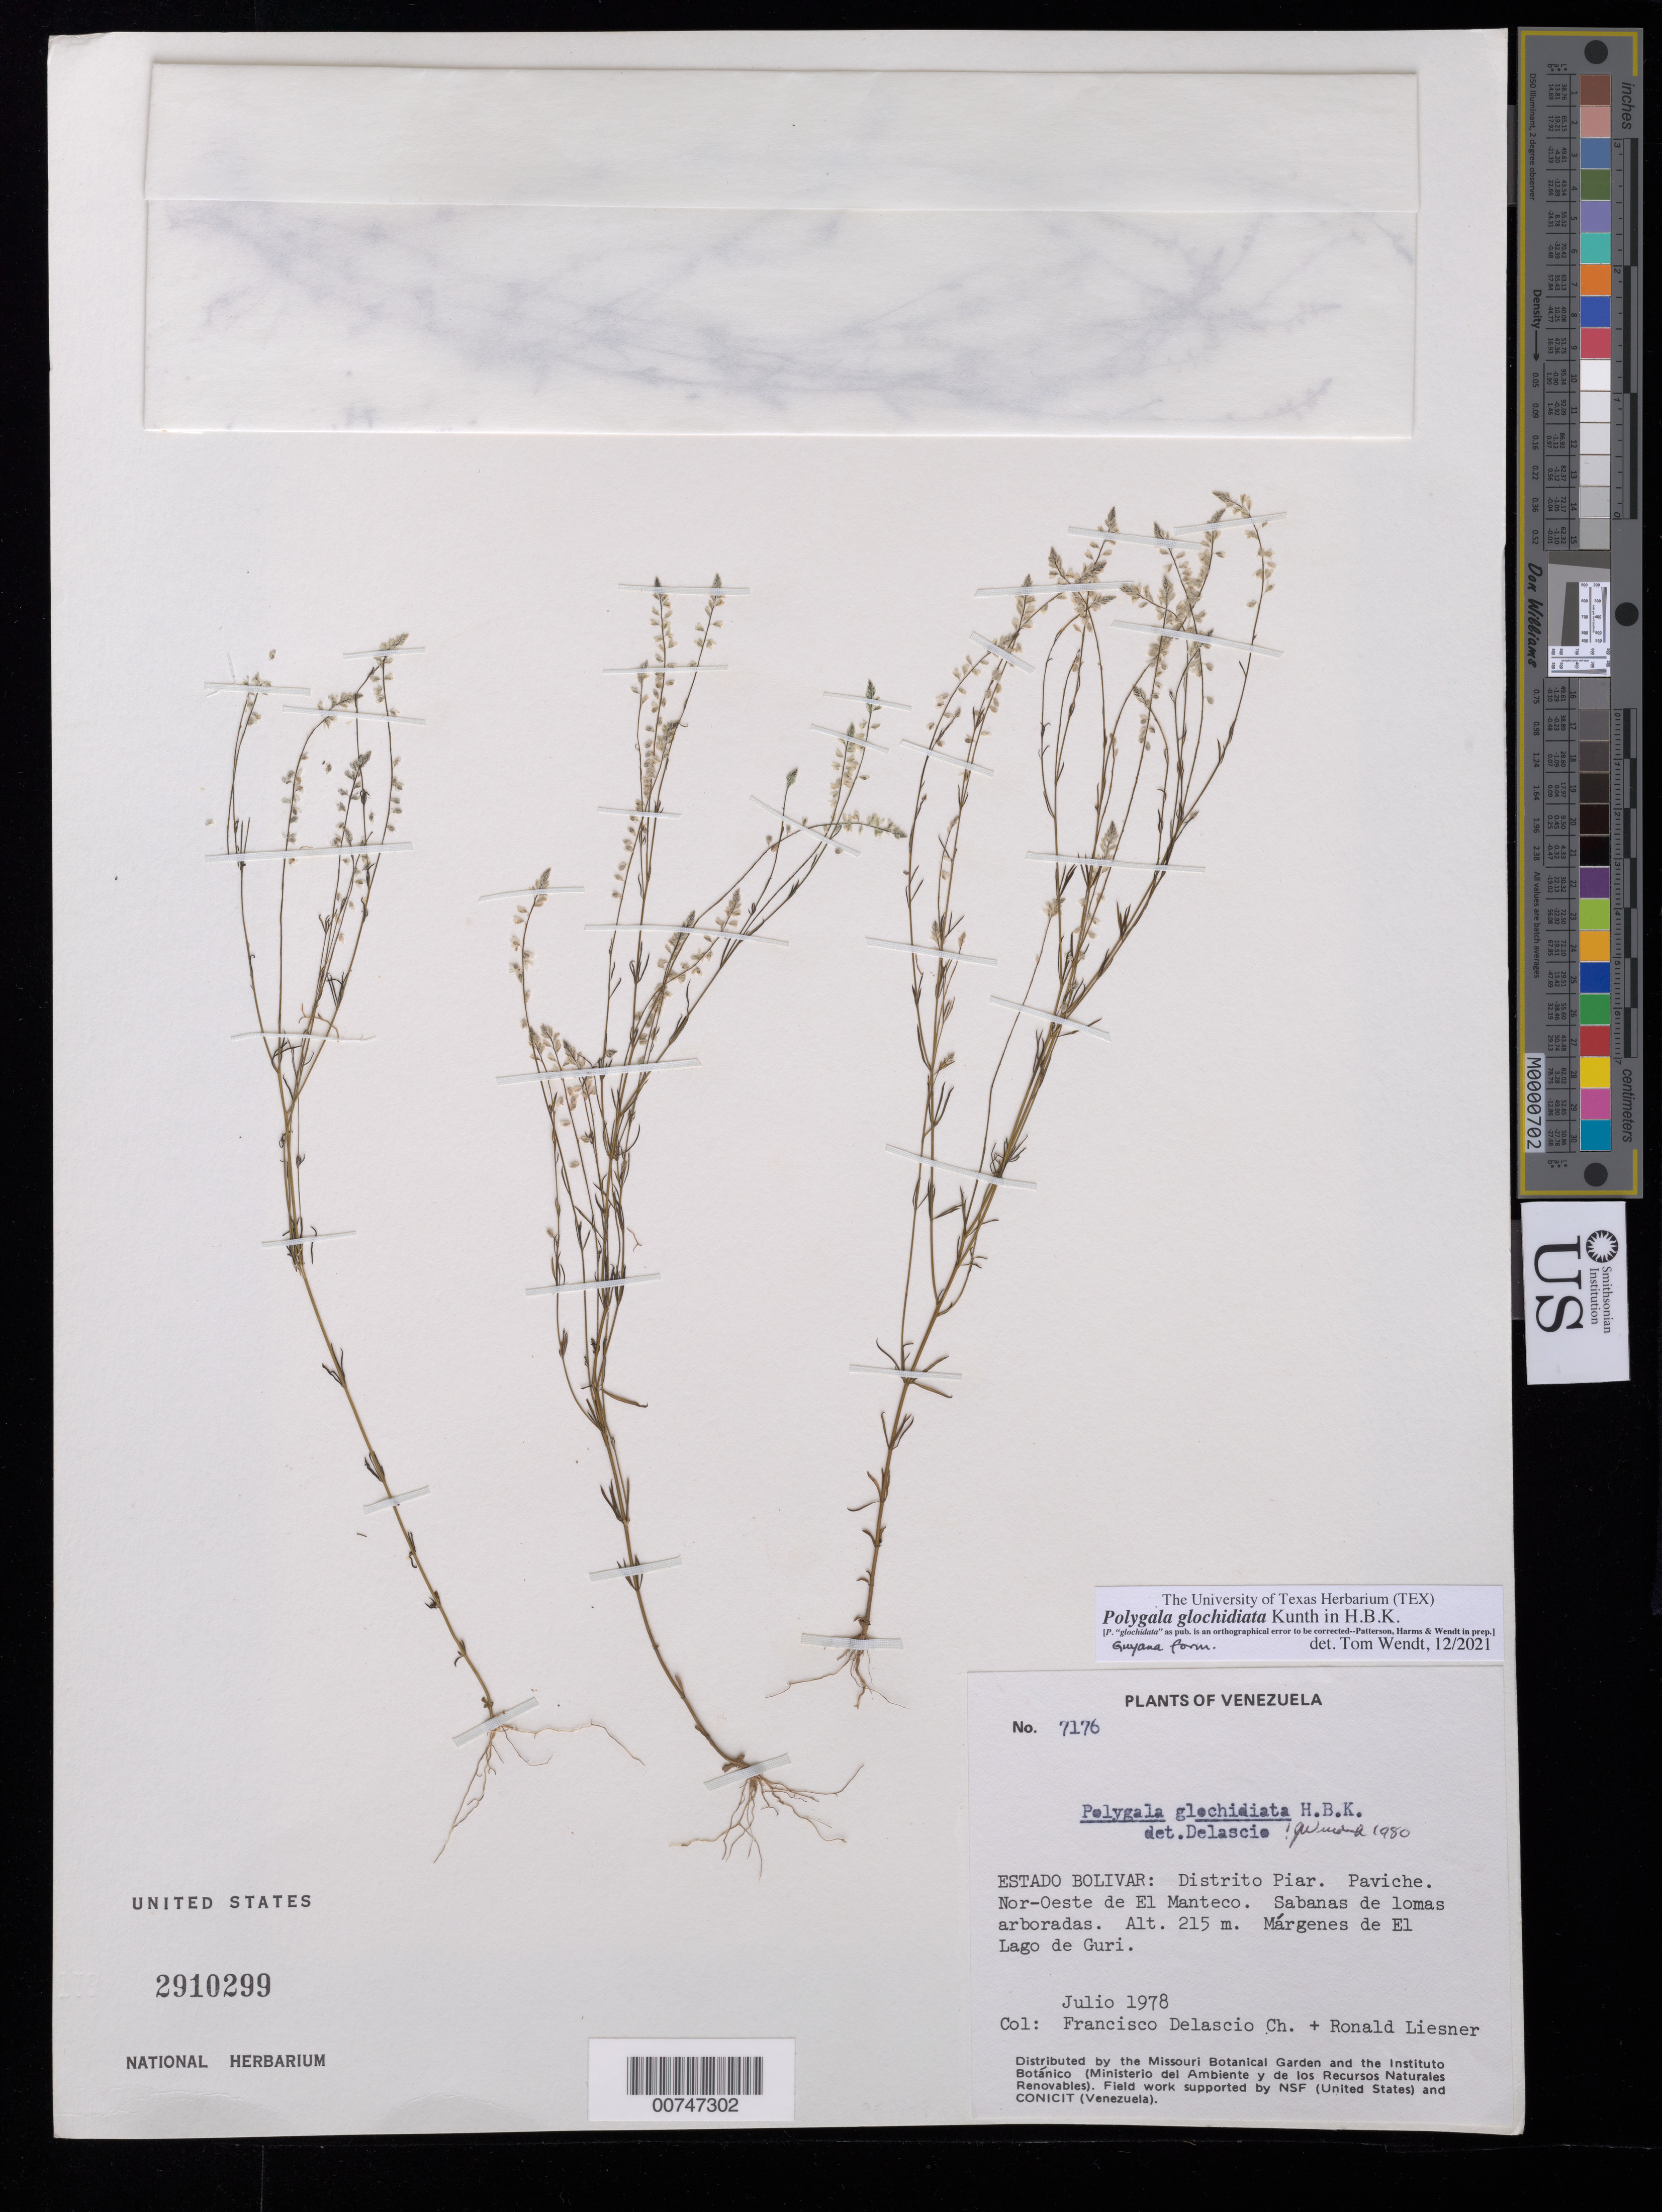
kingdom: Plantae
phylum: Tracheophyta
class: Magnoliopsida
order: Fabales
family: Polygalaceae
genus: Polygala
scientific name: Polygala glochidiata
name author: Kunth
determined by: Wendt, Thomas L.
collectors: F. Delascio C. & R. L. Liesner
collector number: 7176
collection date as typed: Jul-78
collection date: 1978-07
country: Venezuela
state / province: Bolívar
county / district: Piar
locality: Paviche, NW of El Manteco, edge of El Lago de Guri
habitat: Sabanas de lomas arboradas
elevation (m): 215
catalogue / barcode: US 2910299